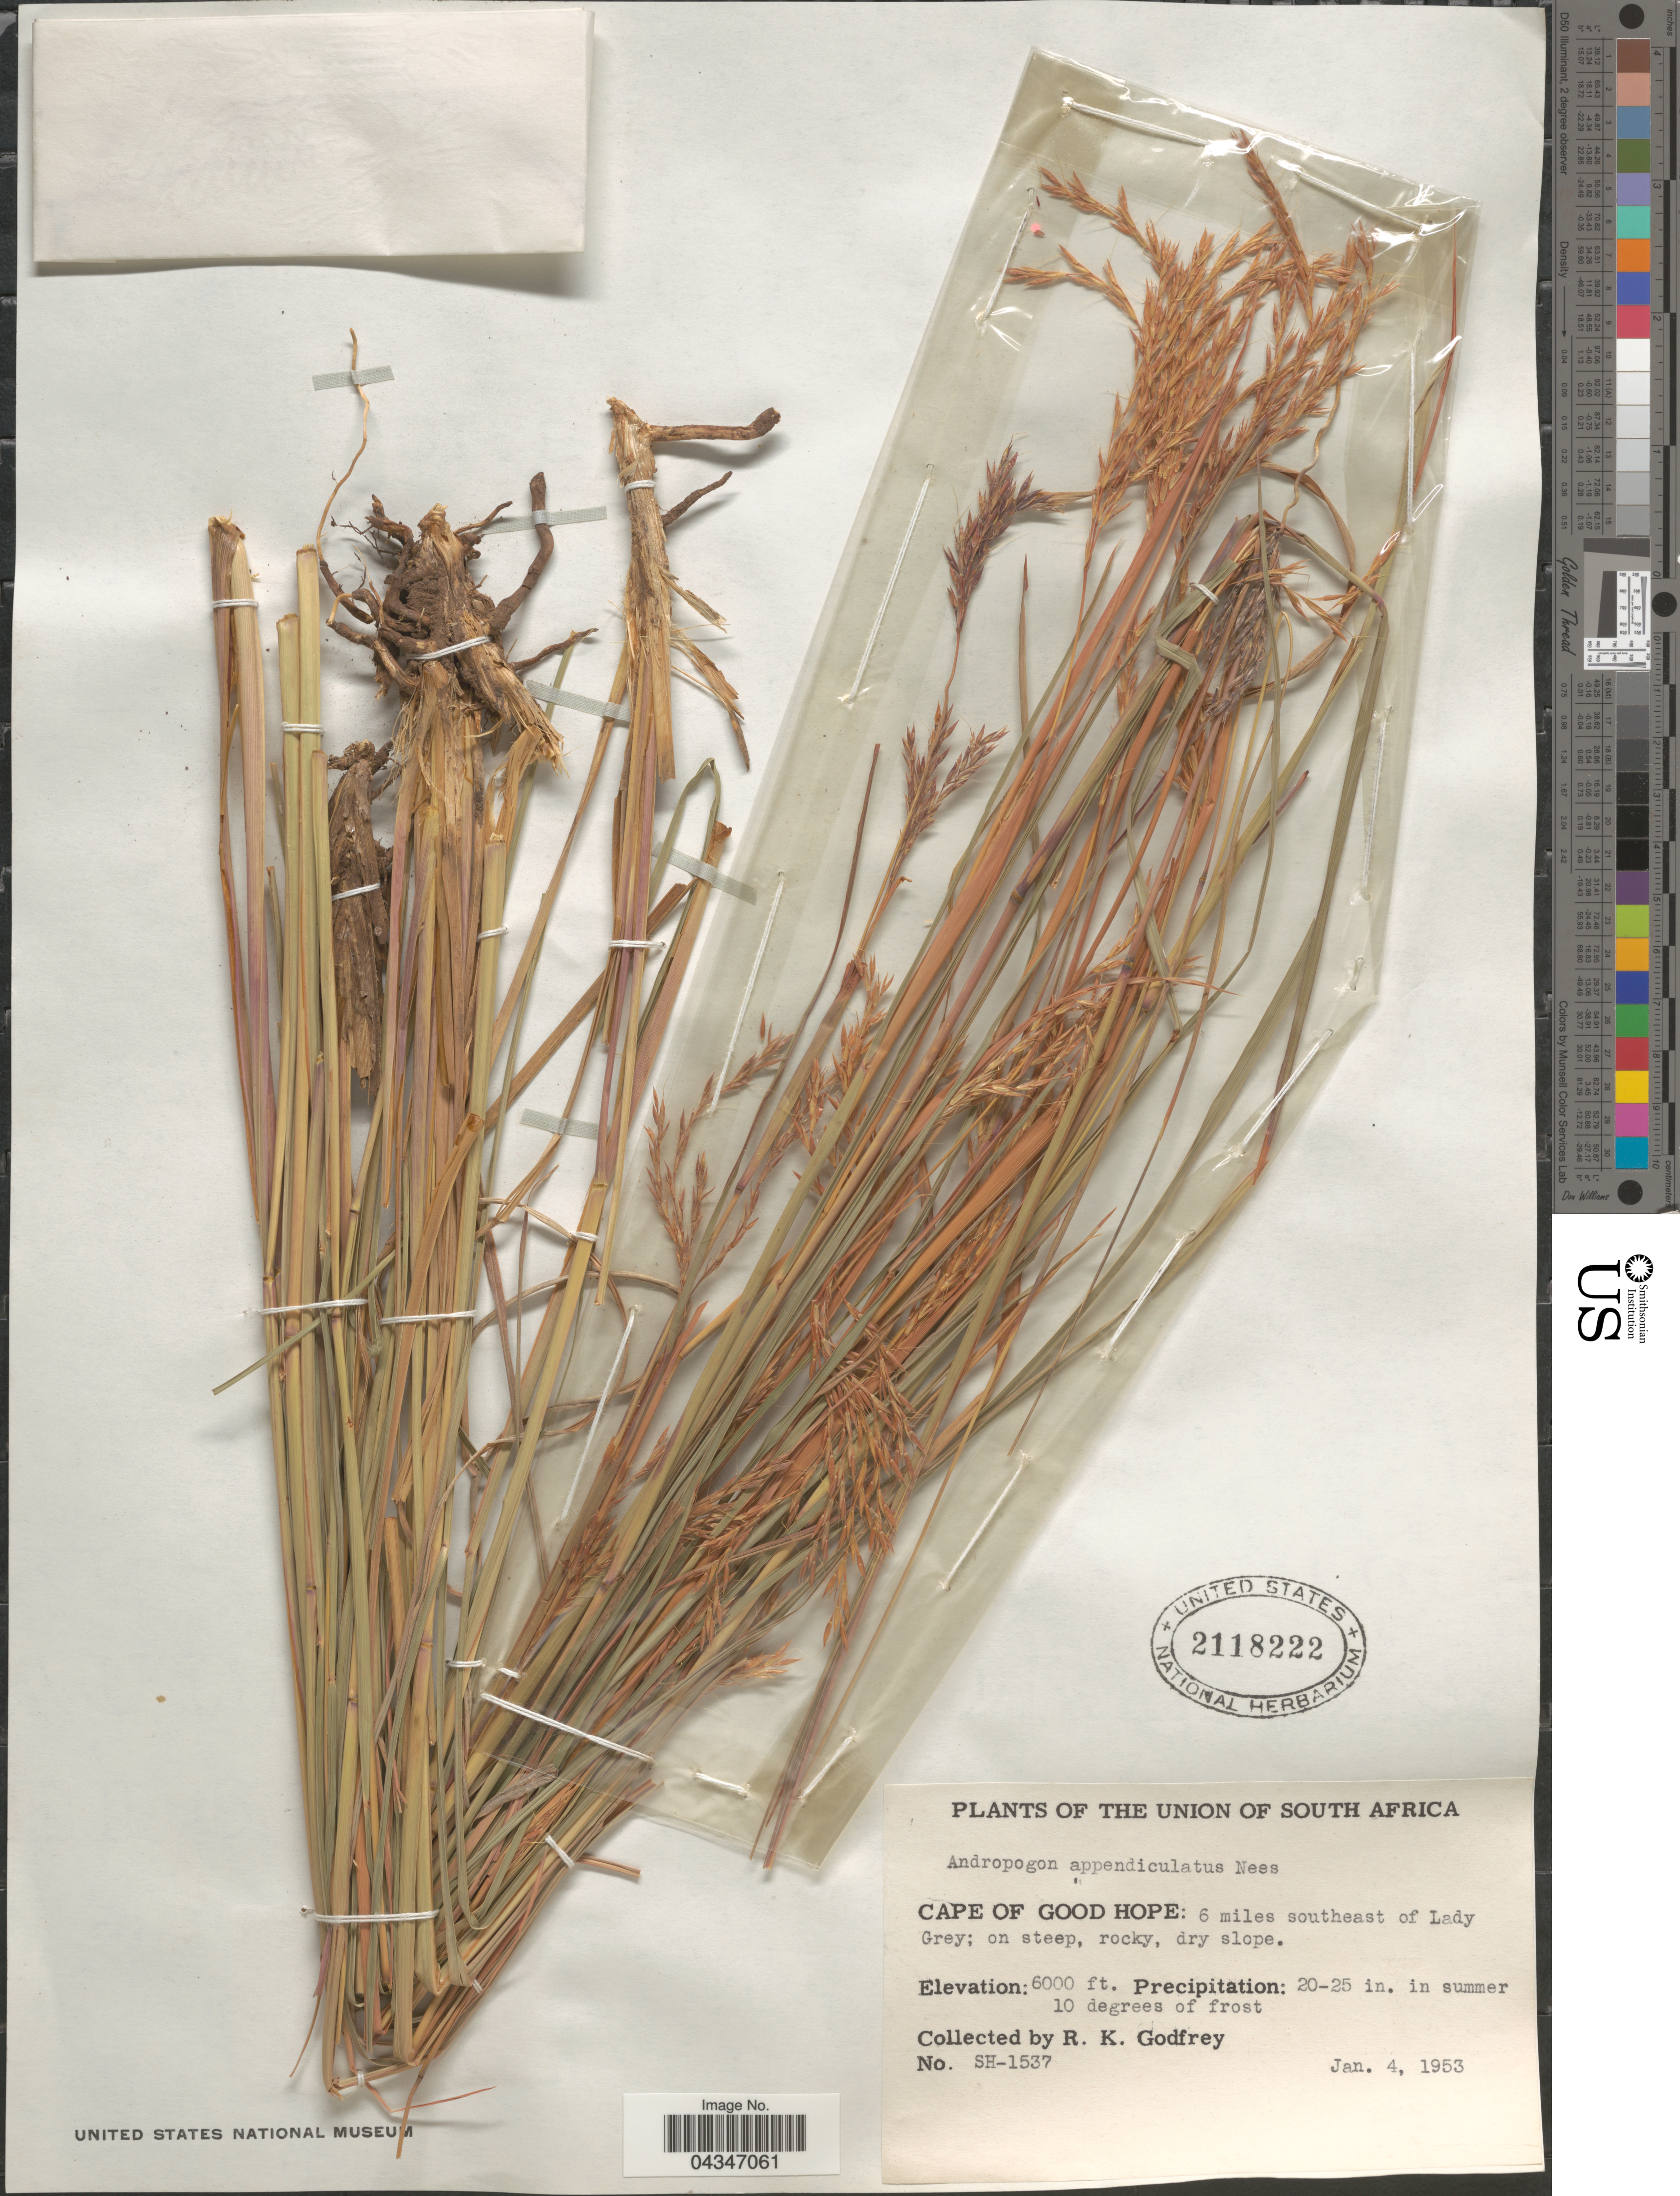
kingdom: Plantae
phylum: Tracheophyta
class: Liliopsida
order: Poales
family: Poaceae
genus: Andropogon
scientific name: Andropogon appendiculatus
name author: Nees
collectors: R. K. Godfrey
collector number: SH-1537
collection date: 1953-01-04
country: South Africa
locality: The Union of South Africa. Cape of Good Hope: 6 miles southeast of Lady Grey.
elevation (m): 1829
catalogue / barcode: US 2118222